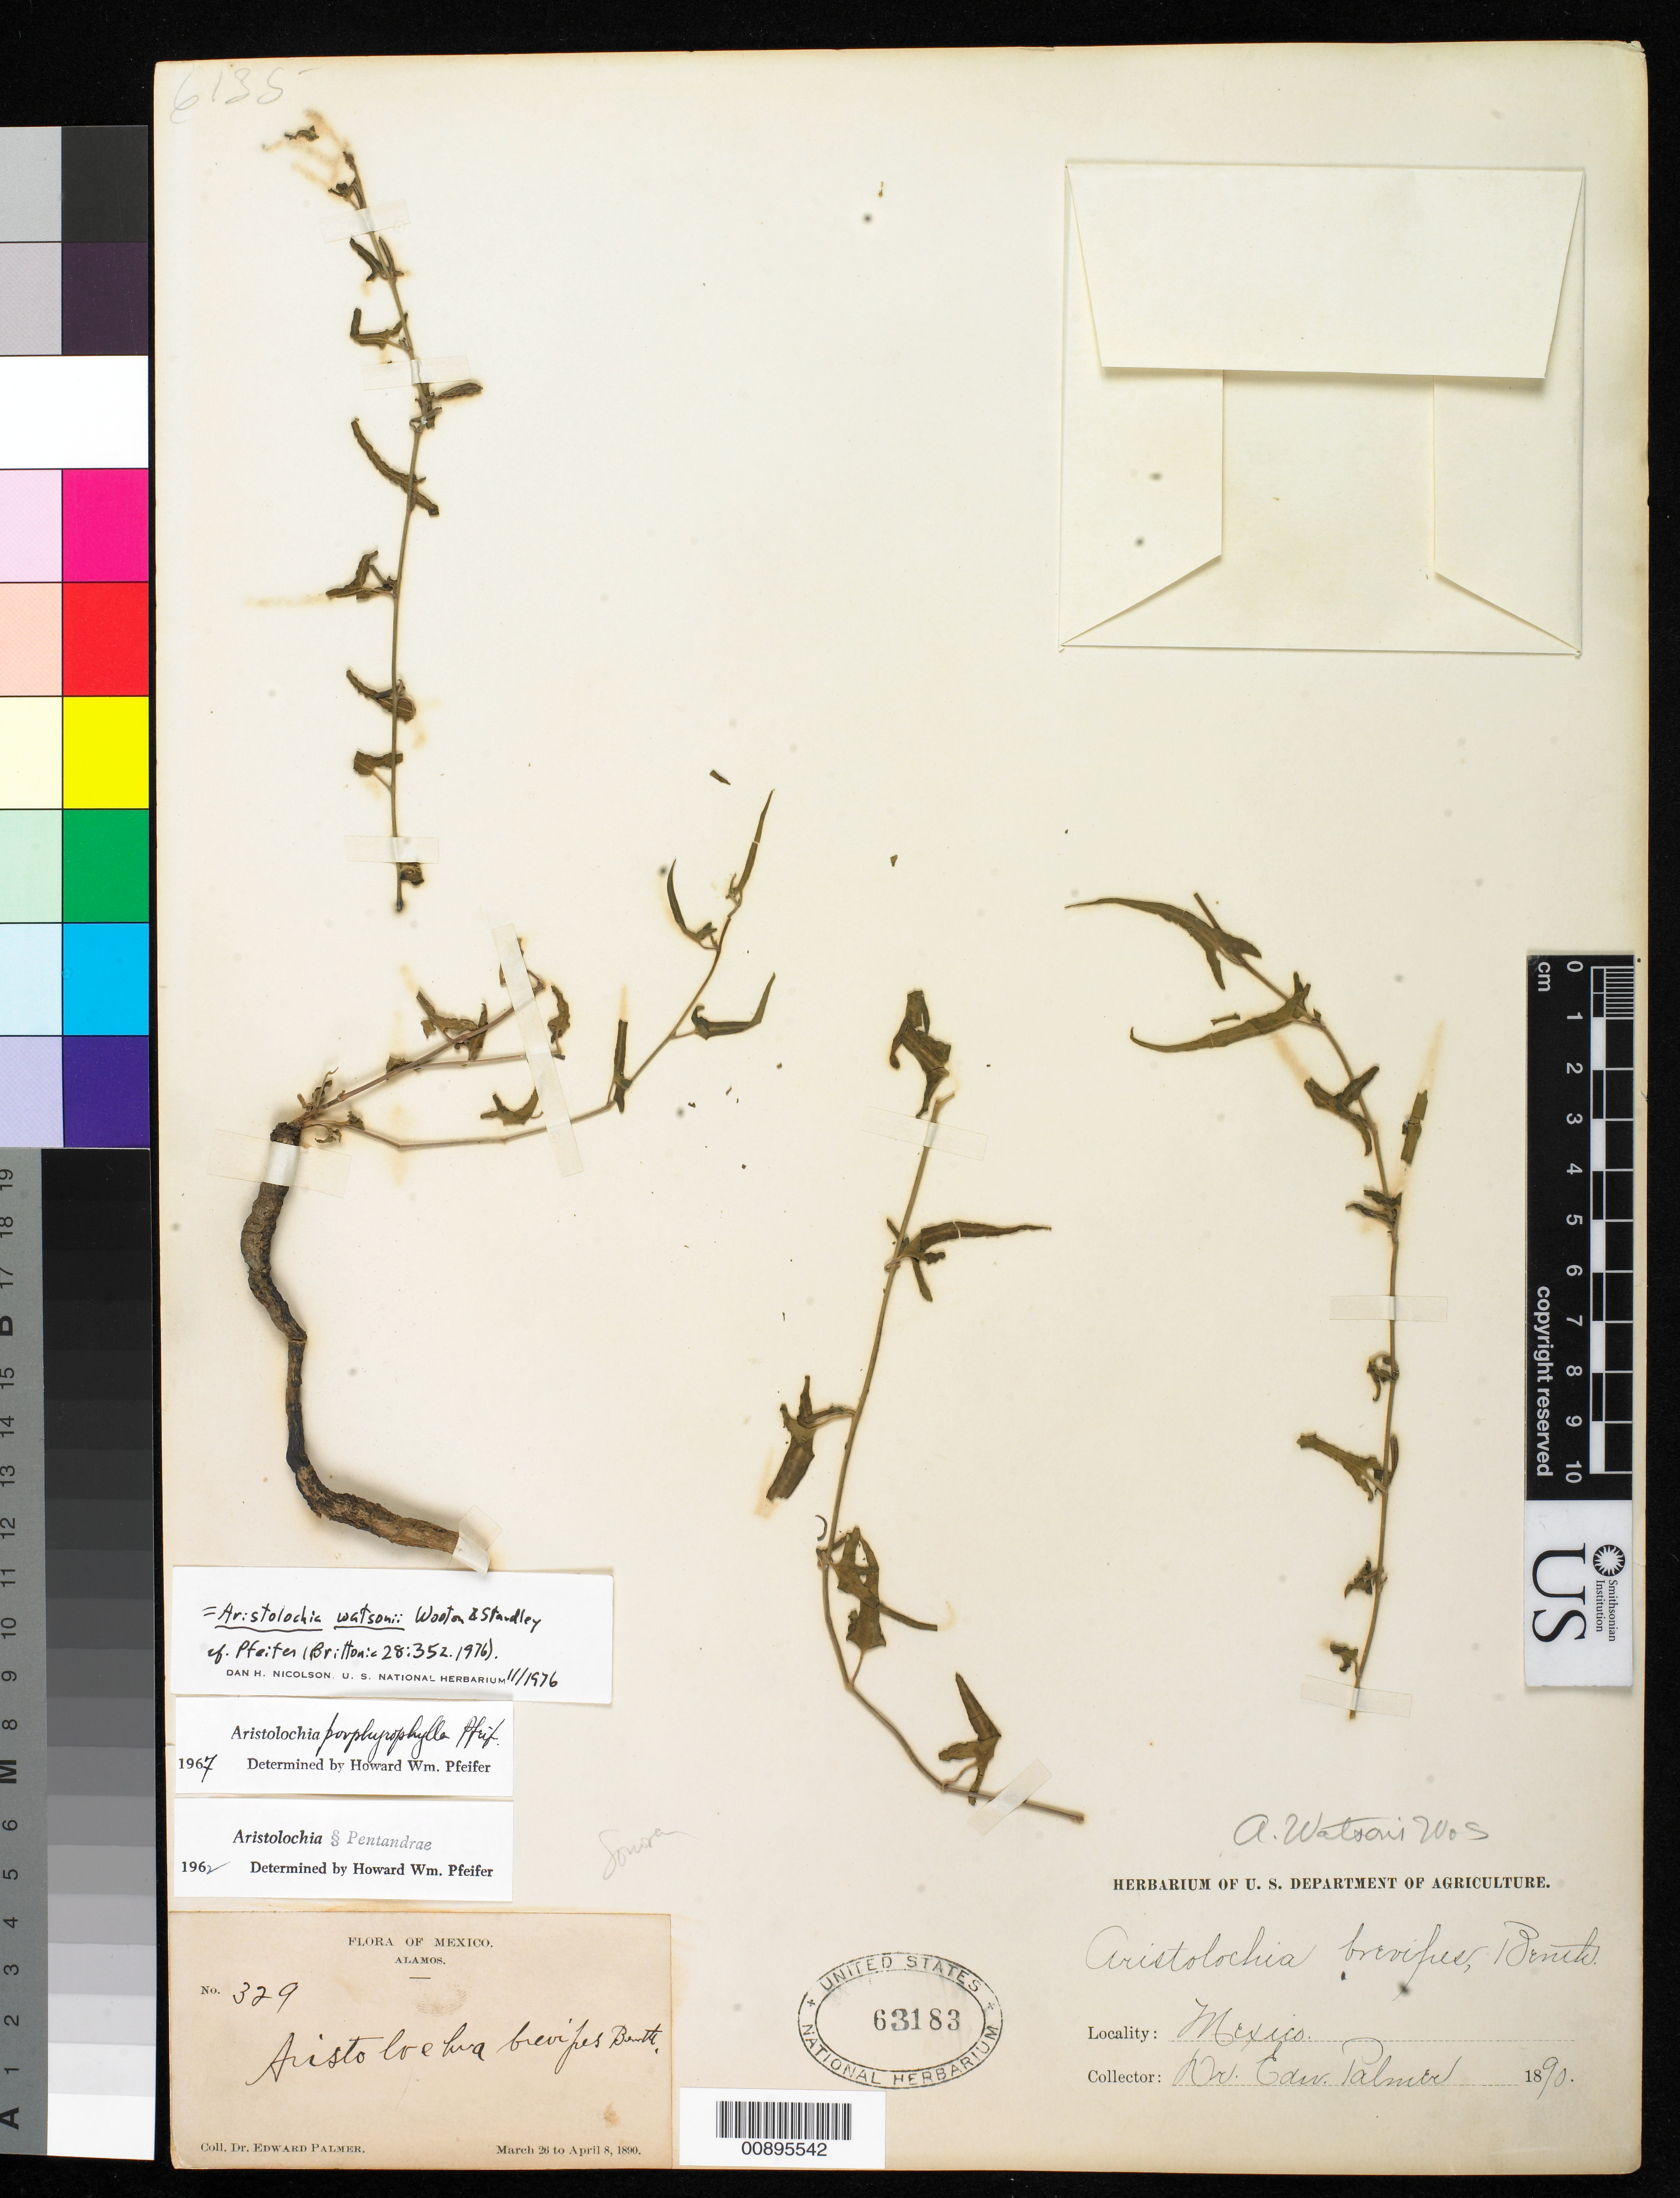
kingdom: Plantae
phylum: Tracheophyta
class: Magnoliopsida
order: Piperales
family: Aristolochiaceae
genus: Aristolochia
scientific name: Aristolochia watsonii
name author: Wooton & Standl.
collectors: E. Palmer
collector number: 329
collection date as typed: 26 Mar 1890 to 08 Apr 1890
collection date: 1890-03-26/1890-04-08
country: Mexico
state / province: Sonora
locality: Alamos.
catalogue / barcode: US 63183